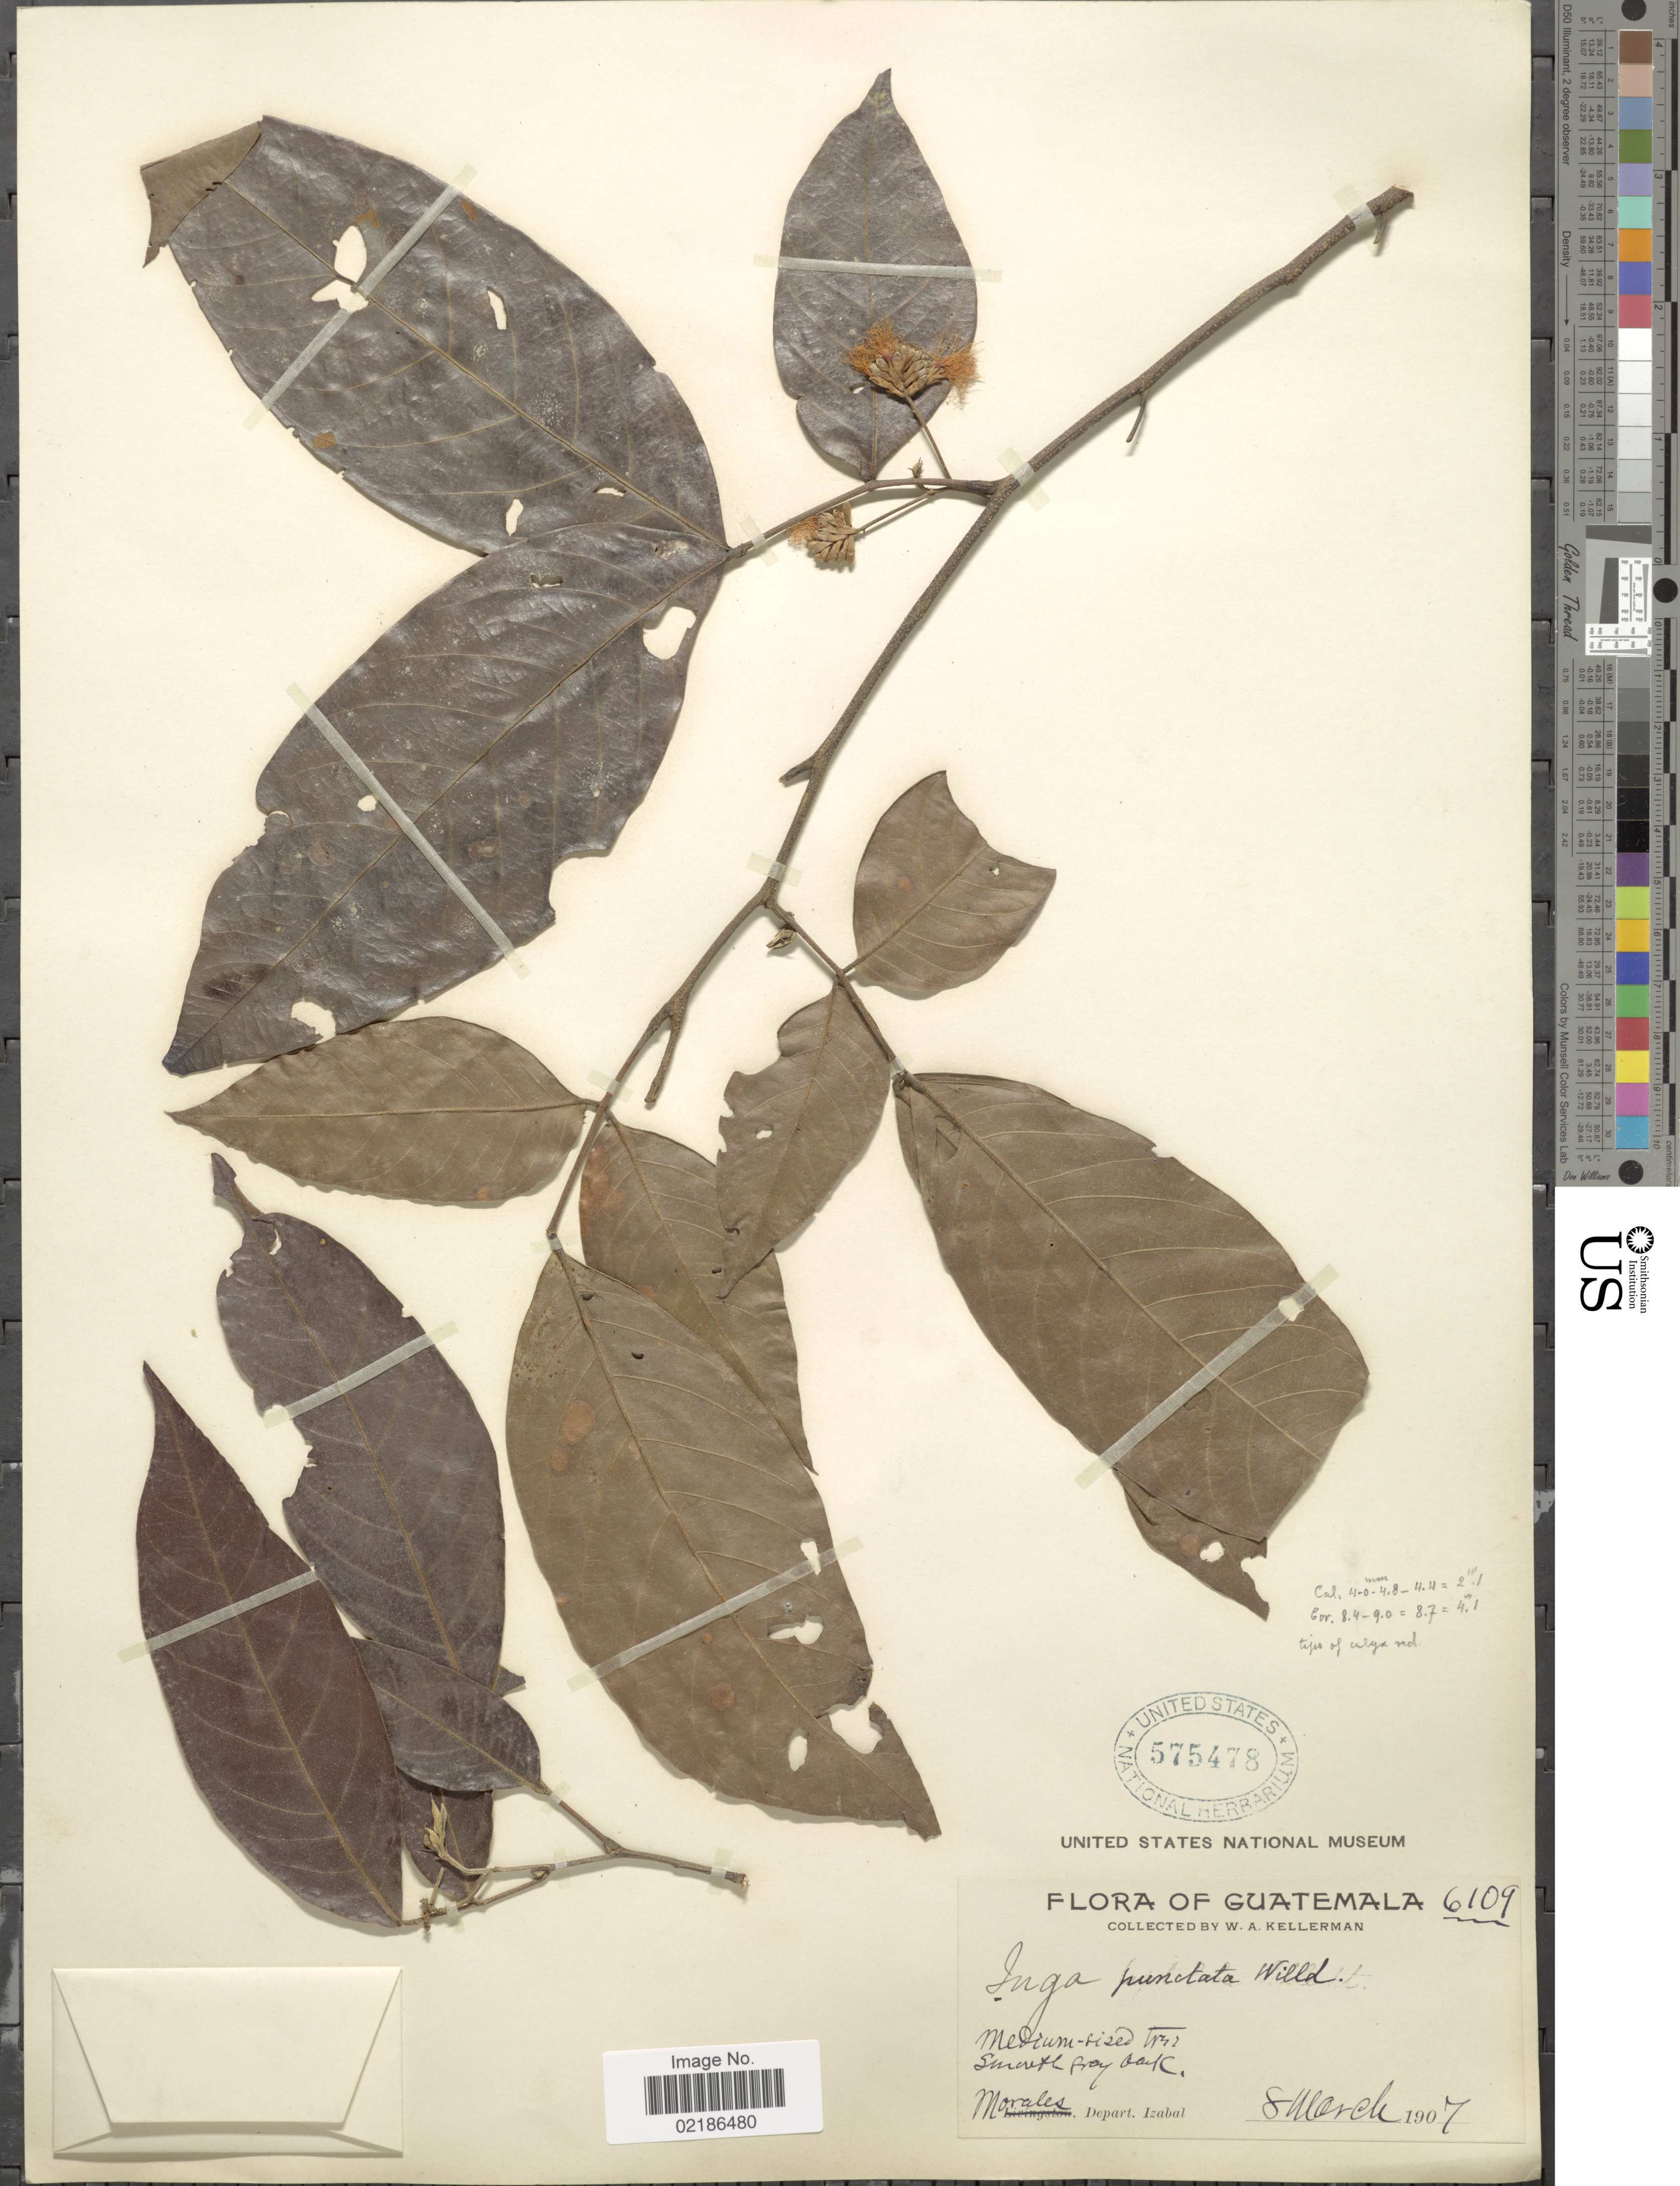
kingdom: Plantae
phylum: Tracheophyta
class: Magnoliopsida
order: Fabales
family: Fabaceae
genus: Inga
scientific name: Inga punctata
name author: Willd.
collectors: W. Kellerman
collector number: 6109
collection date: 1907-03-08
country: Guatemala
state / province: Izabal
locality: Morales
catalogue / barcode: US 575478